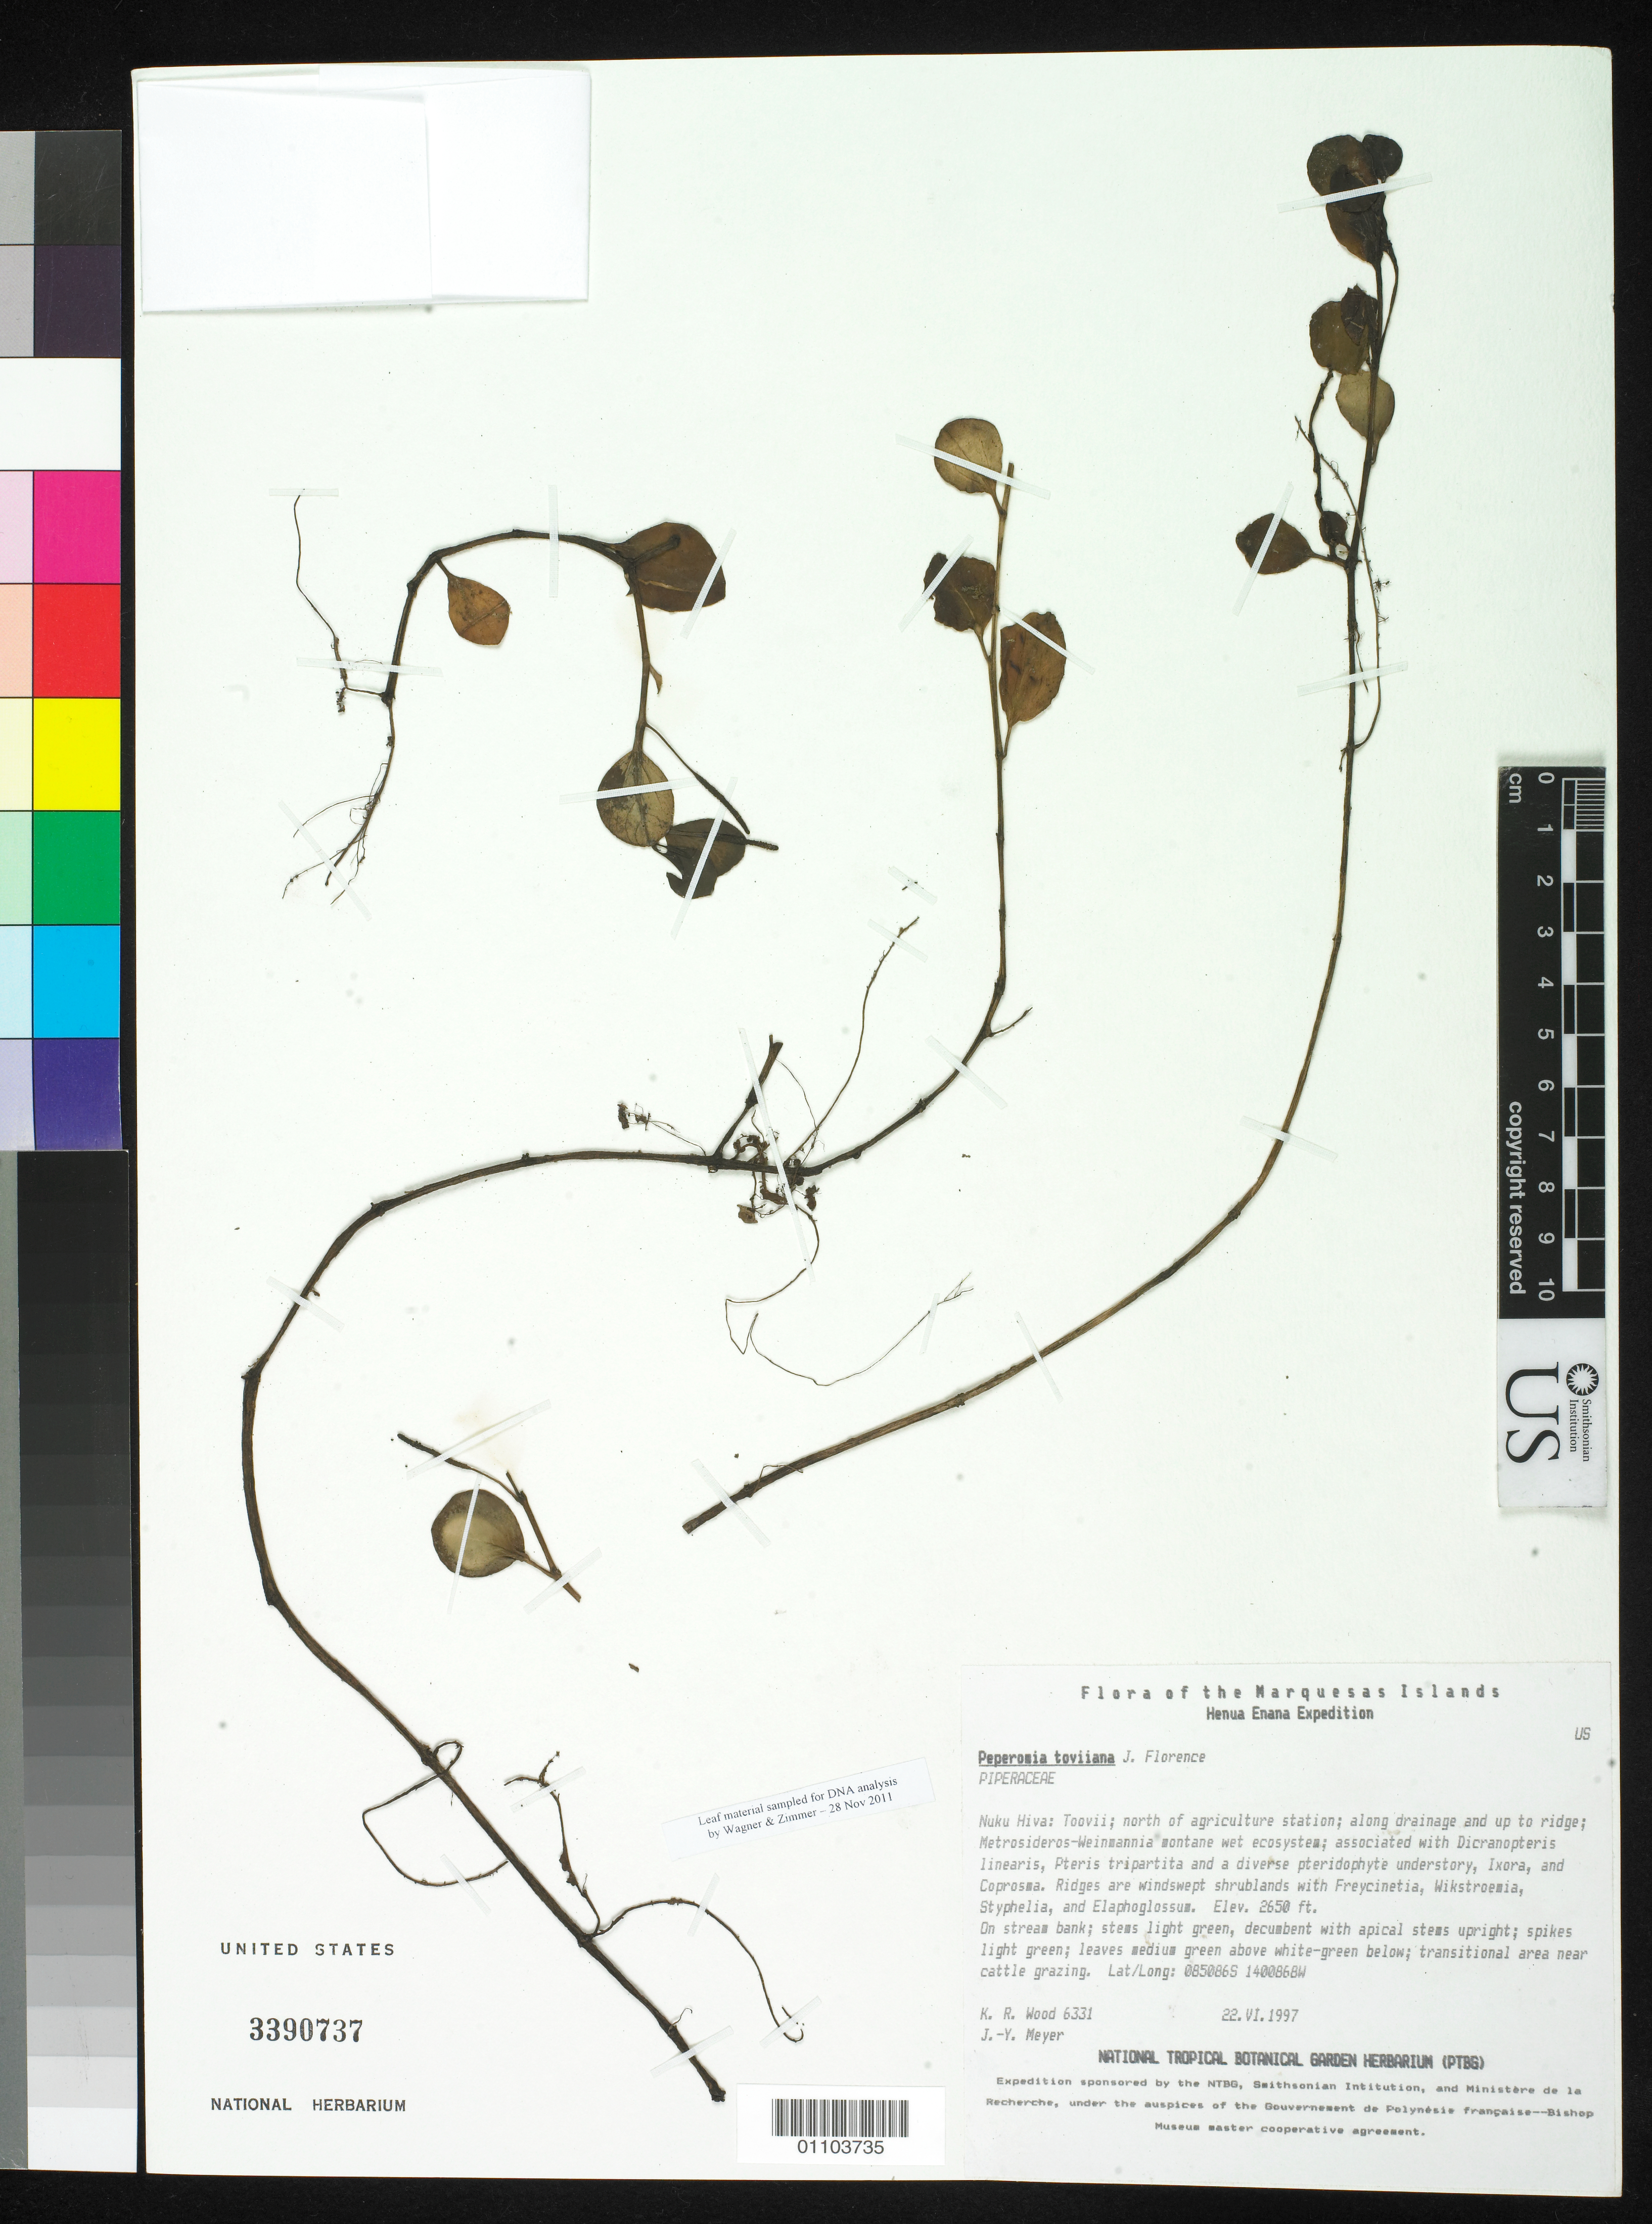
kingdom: Plantae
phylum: Tracheophyta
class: Magnoliopsida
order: Piperales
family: Piperaceae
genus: Peperomia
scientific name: Peperomia tooviiana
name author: J. Florence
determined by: Lorence, David H., (PTBG), National Tropical Botanical Garden (UNITED STATES)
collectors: K. R. Wood & J.-Y. Meyer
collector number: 6331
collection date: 1997-06-22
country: French Polynesia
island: Nuku Hiva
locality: Toovii, N of agriculture station, along drainage and up to ridge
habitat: On stream bank; Metrosideros - Weinmannia montane wet ecosystem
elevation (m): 808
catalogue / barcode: US 3390737